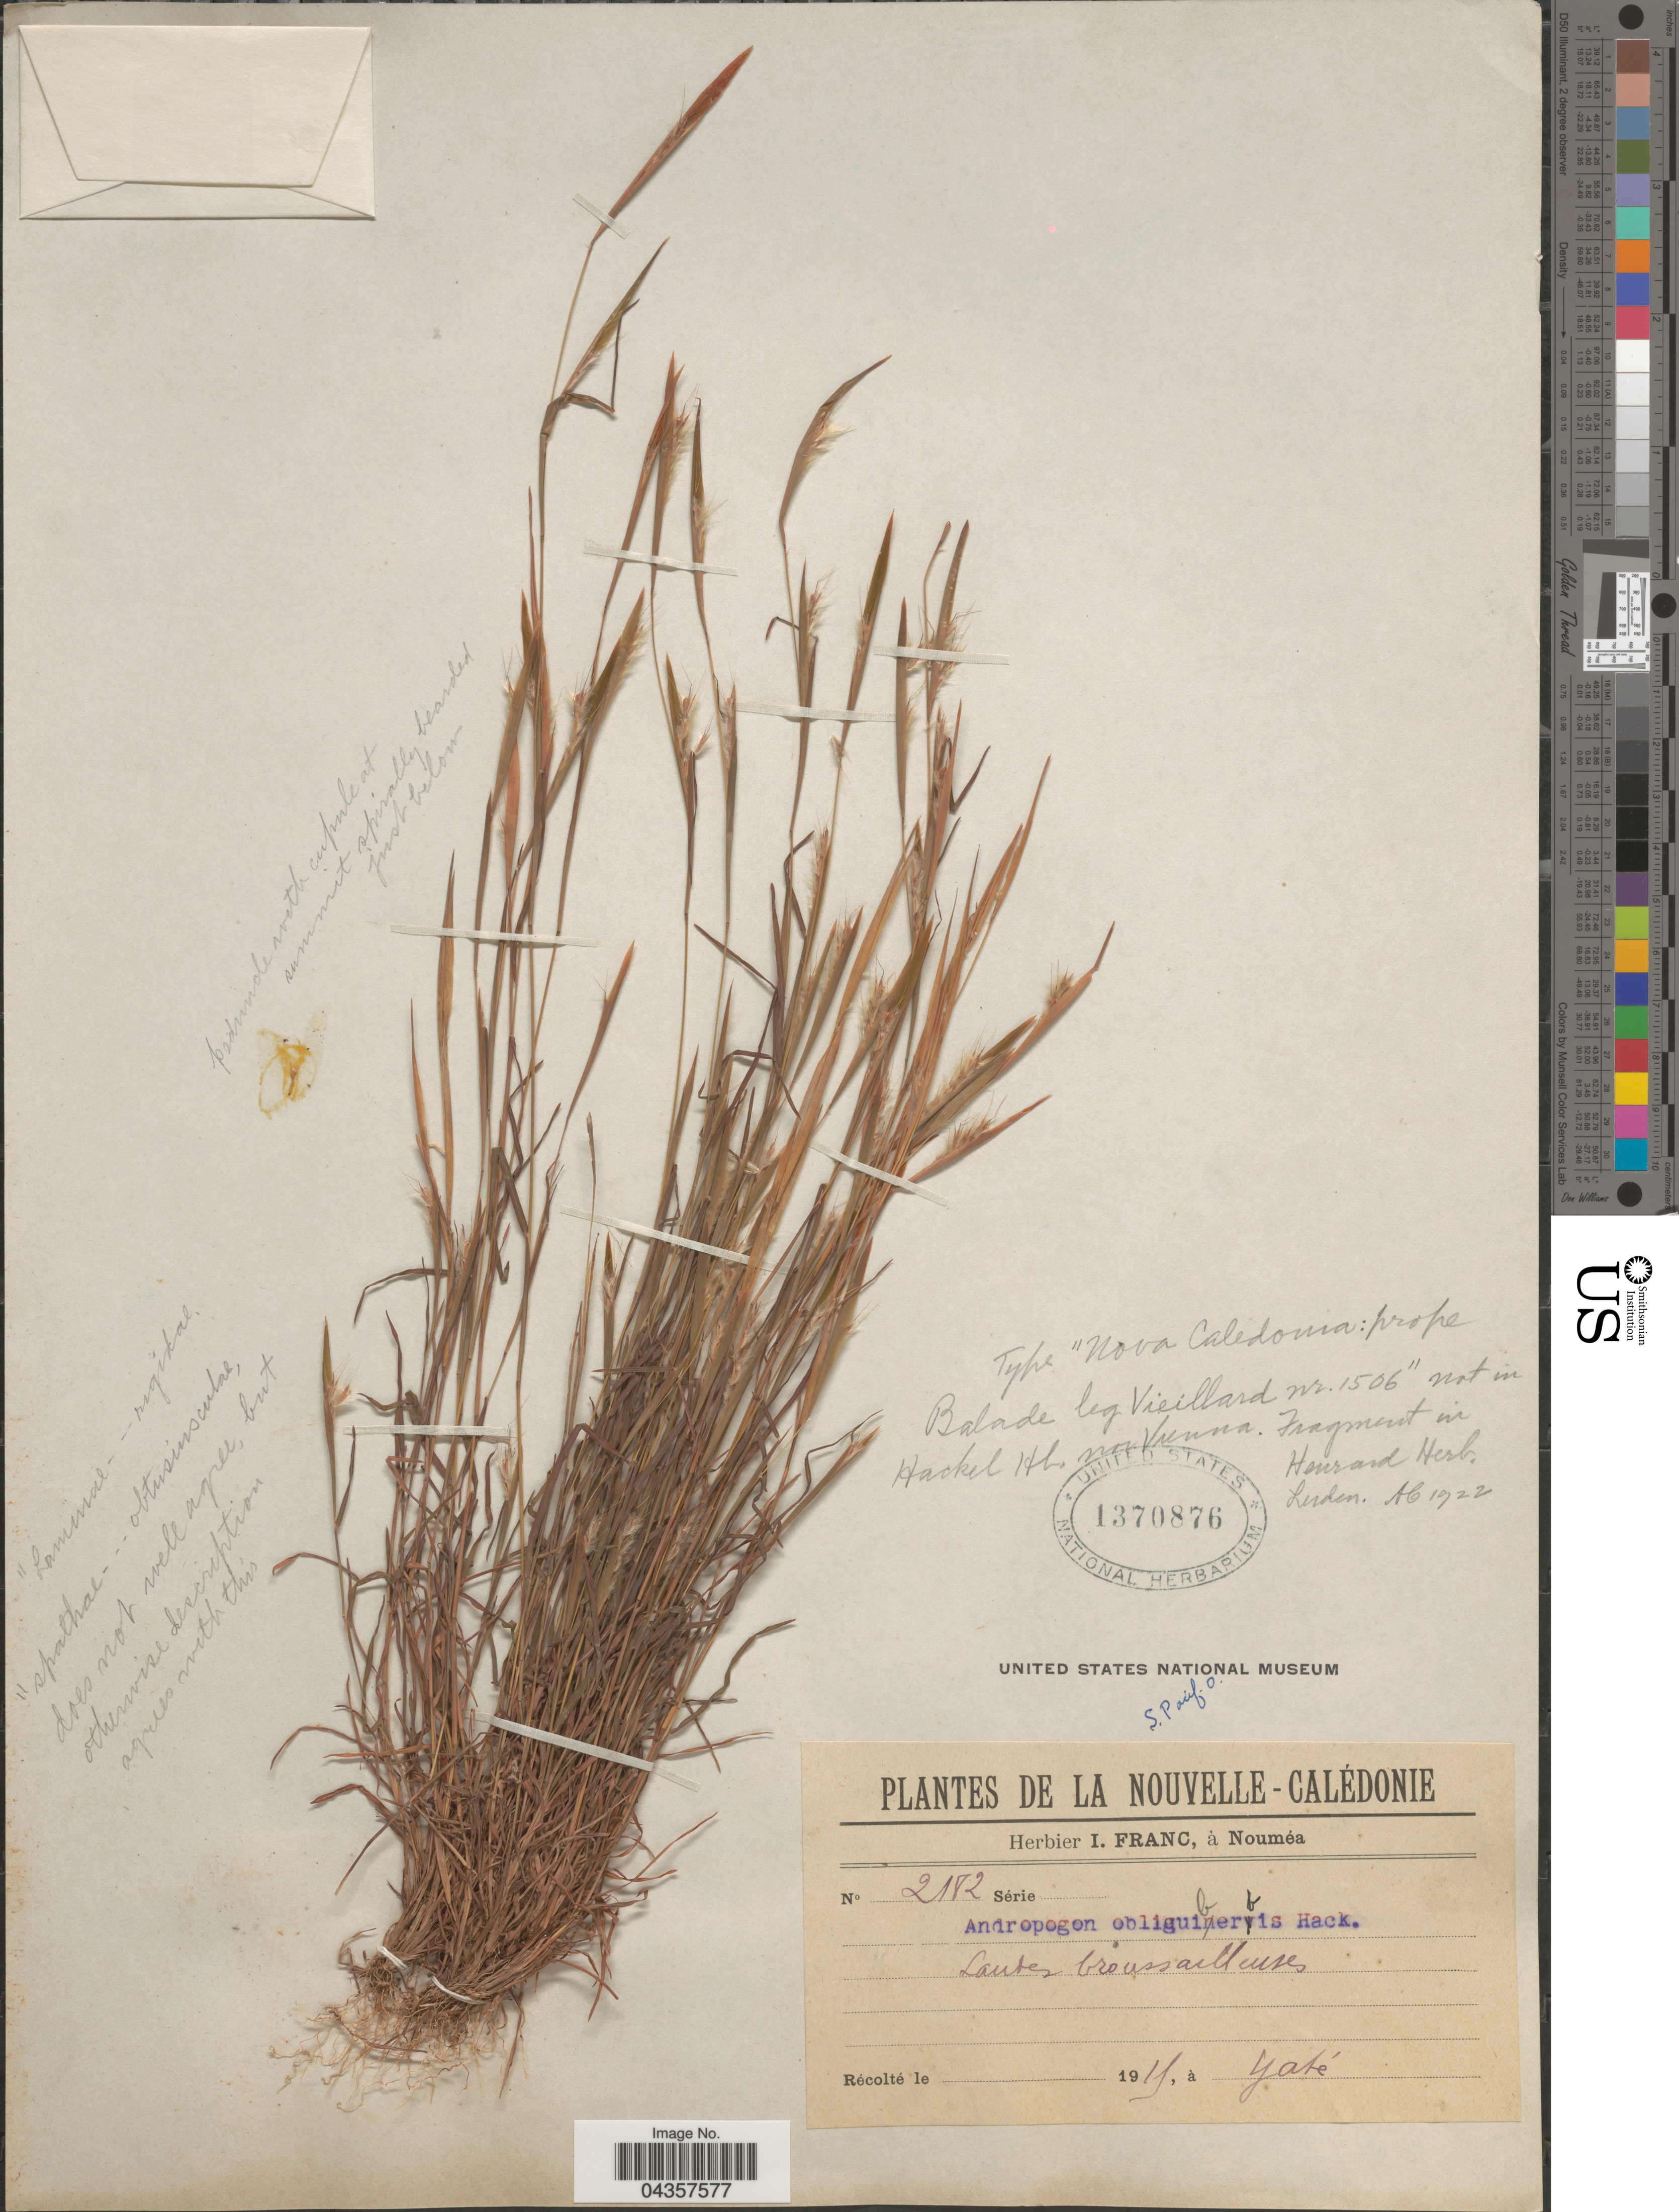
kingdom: Plantae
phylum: Tracheophyta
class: Liliopsida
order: Poales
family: Poaceae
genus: Schizachyrium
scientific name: Schizachyrium sp.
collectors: ex herb. I. Franc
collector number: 2182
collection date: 1915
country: New Caledonia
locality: Nouvelle-Calédonie. S. Pacif. O.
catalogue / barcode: US 1370876